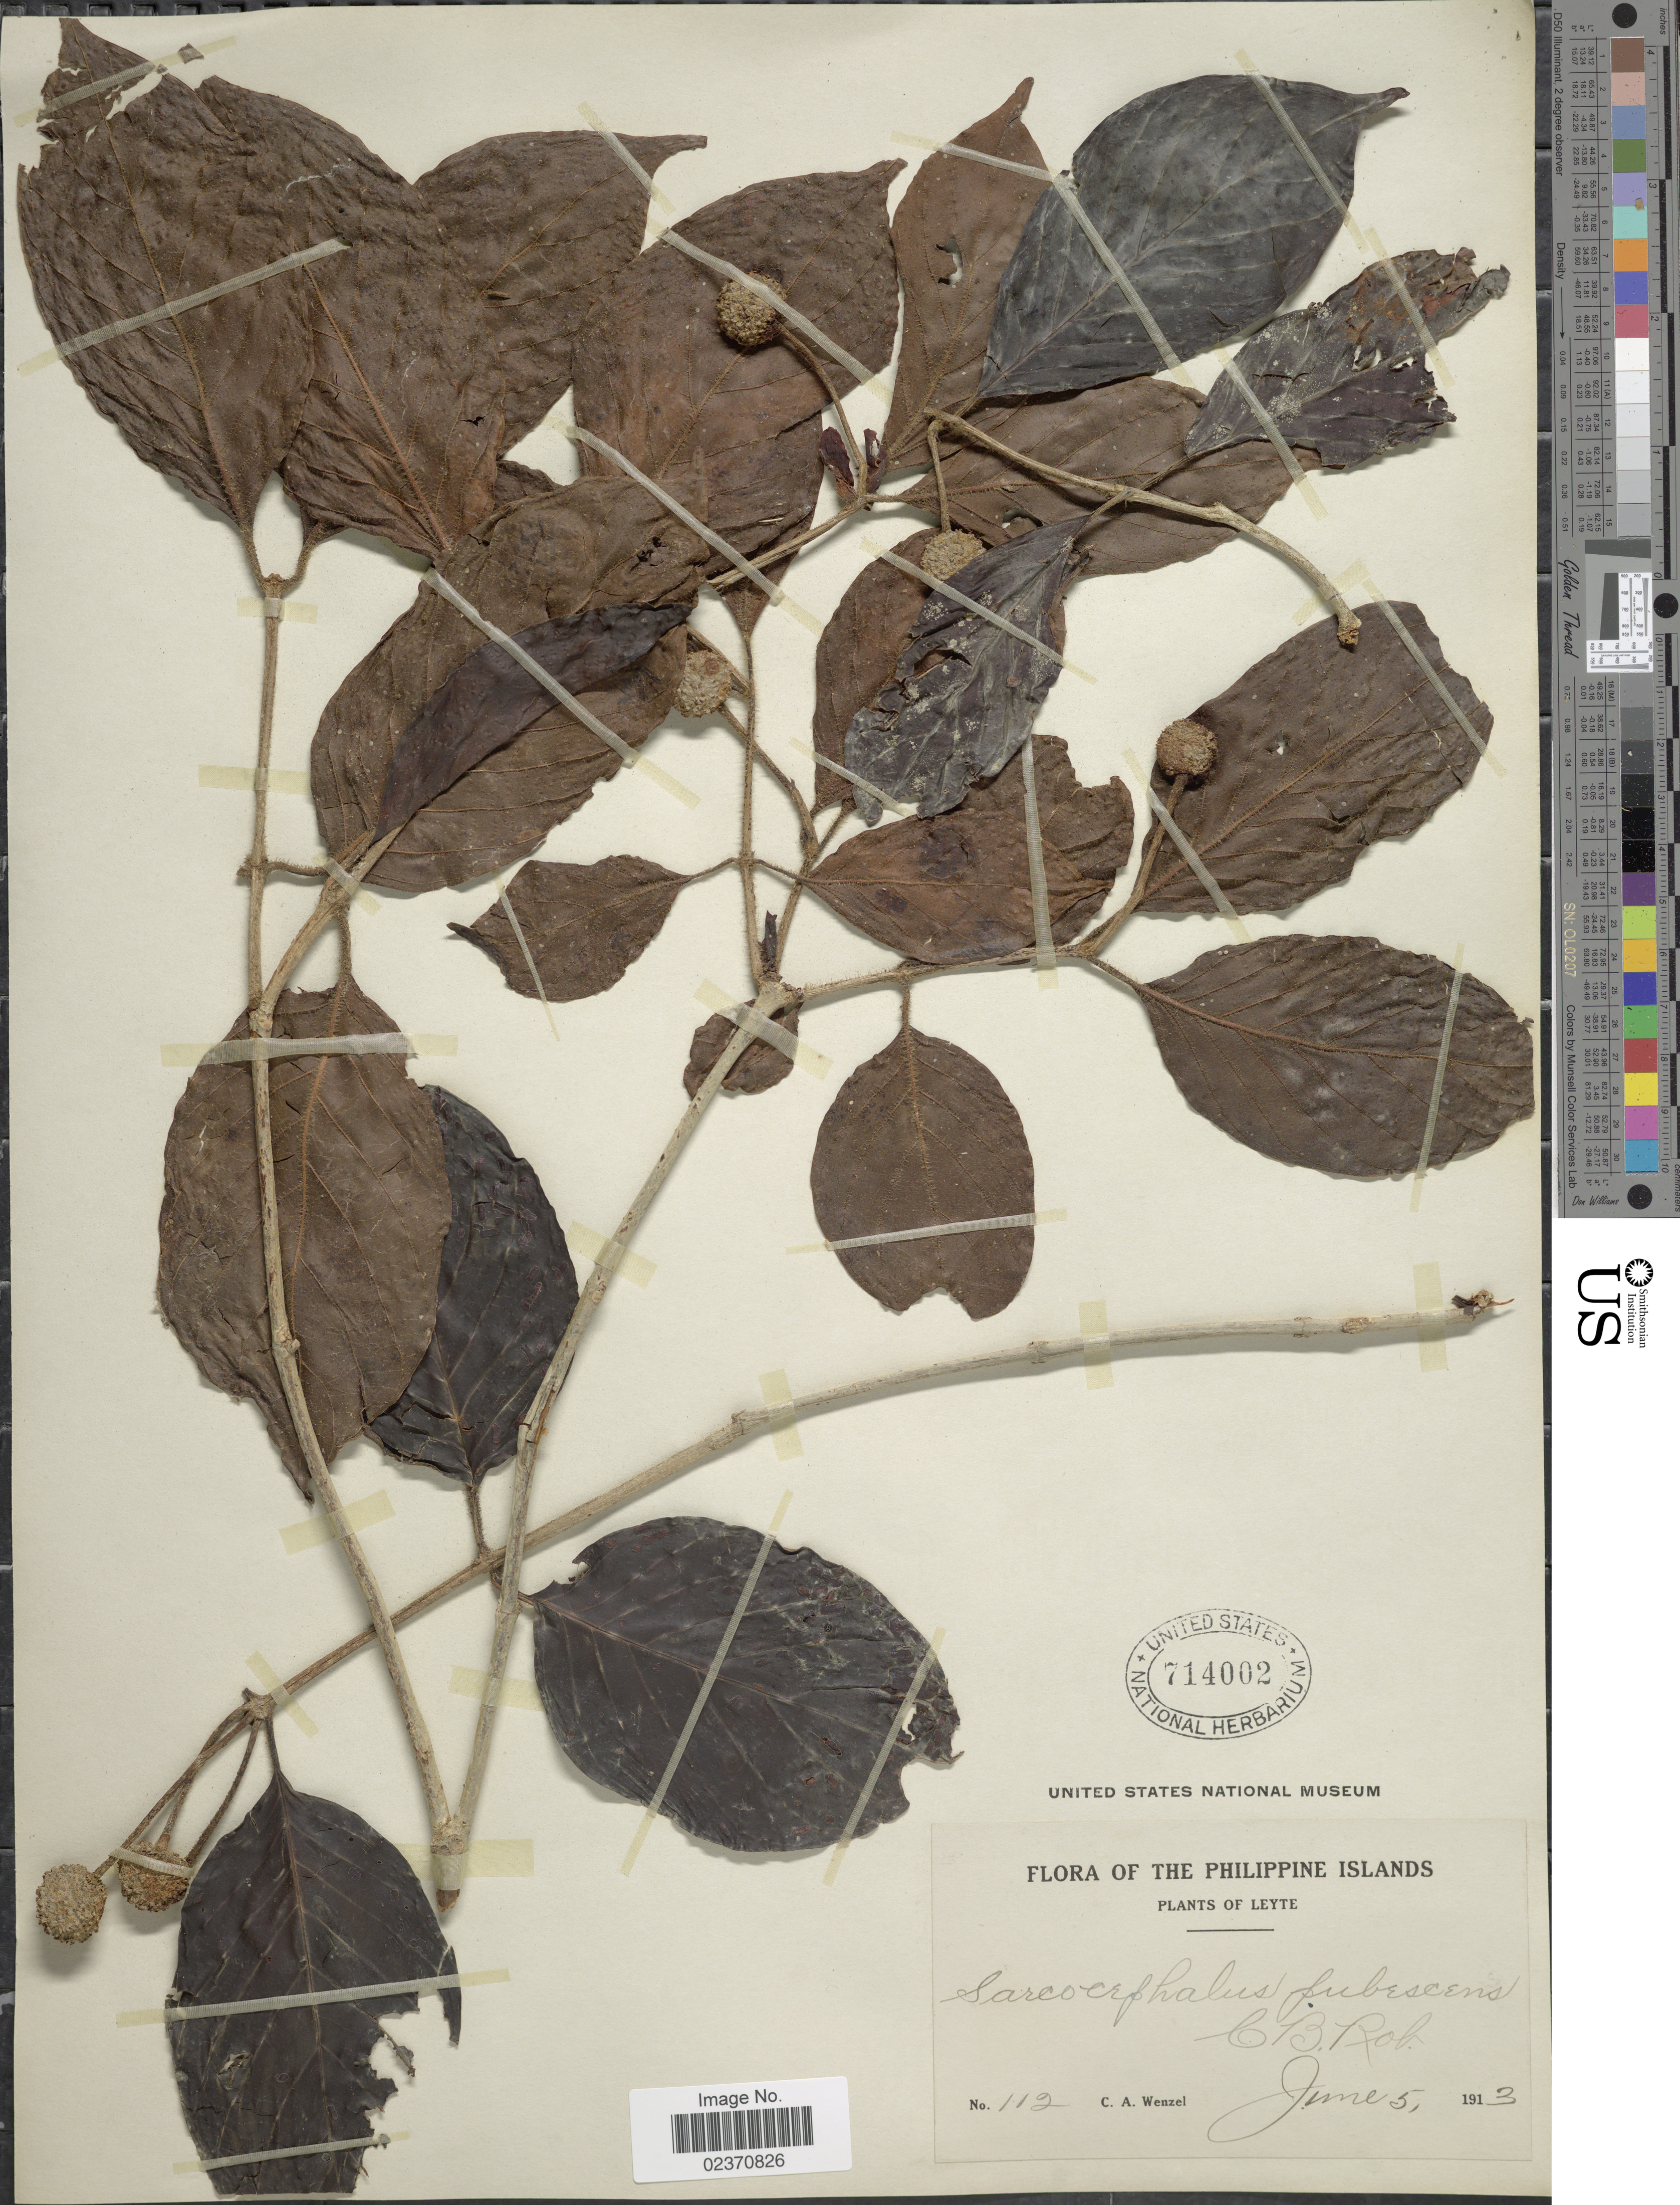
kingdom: Plantae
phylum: Tracheophyta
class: Magnoliopsida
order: Gentianales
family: Rubiaceae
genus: Nauclea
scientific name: Nauclea robinsonii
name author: Merr.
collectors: C. Wenzel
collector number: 112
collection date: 1913-06-05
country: Philippines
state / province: Eastern Visayas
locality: Leyte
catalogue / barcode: US 714002